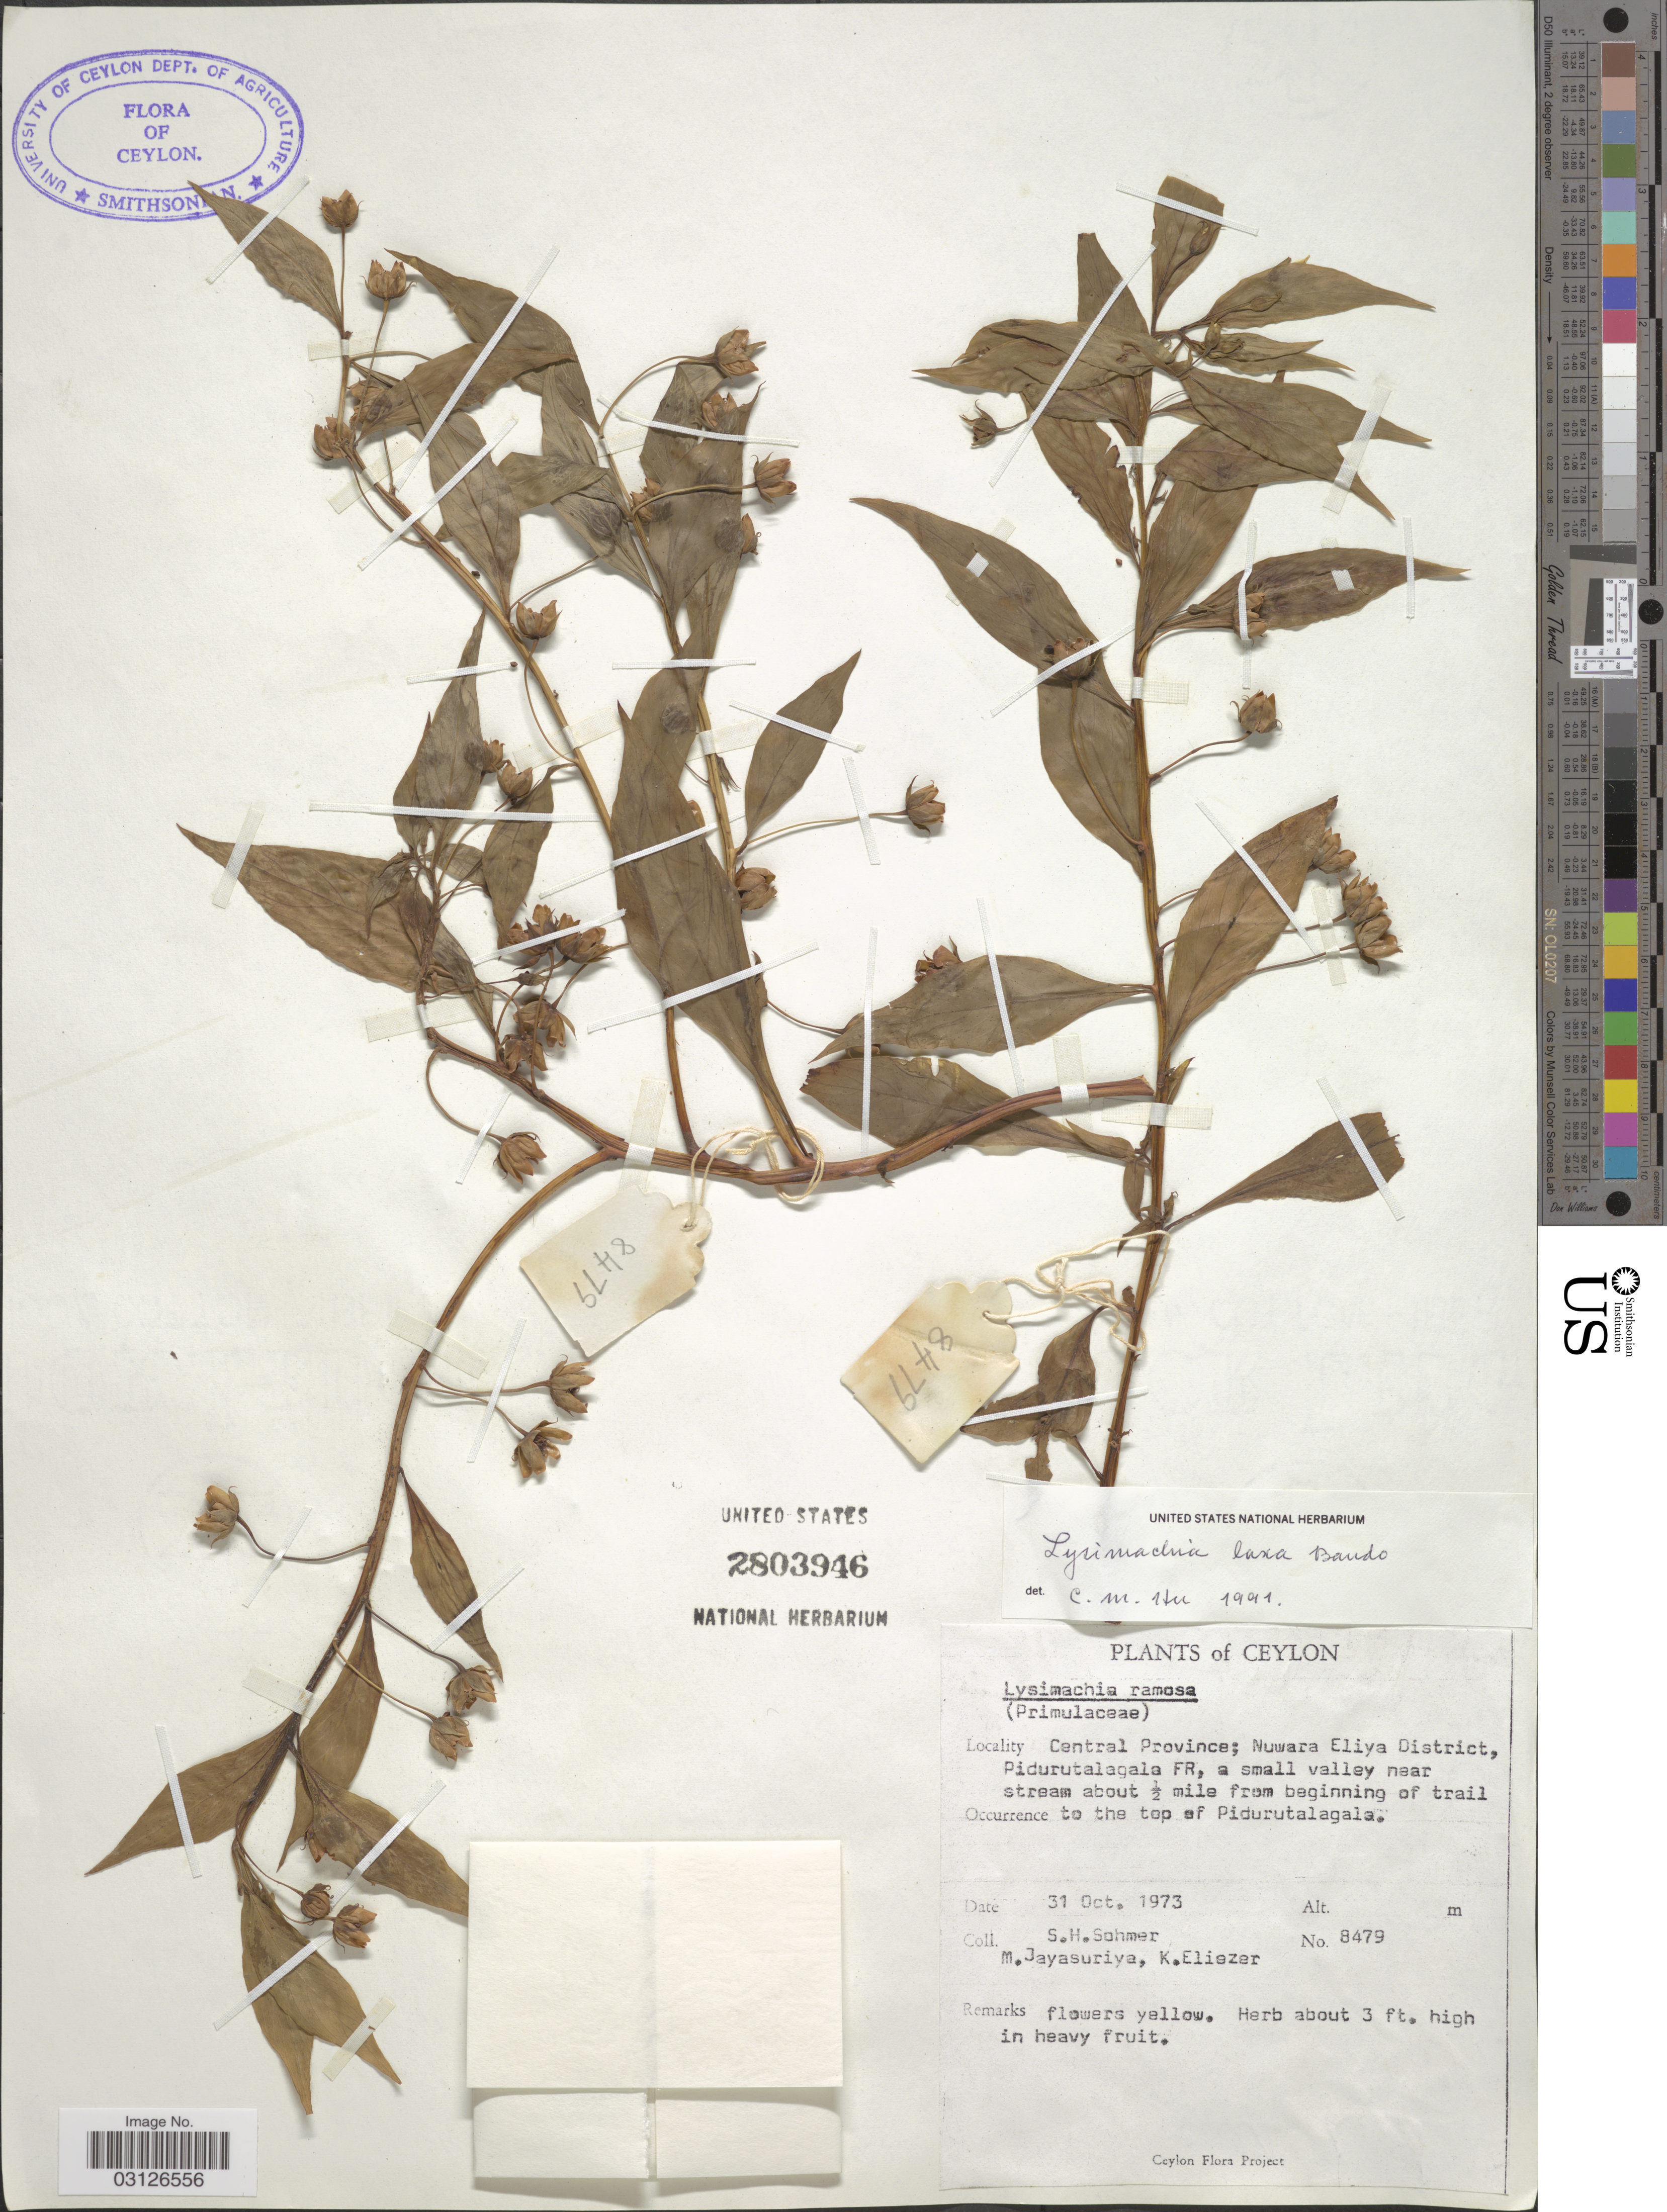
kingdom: Plantae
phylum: Tracheophyta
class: Magnoliopsida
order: Ericales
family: Primulaceae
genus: Lysimachia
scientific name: Lysimachia laxa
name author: Baudo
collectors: S. H. Sohmer, M. Jayasuriya & K. Eliezer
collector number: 8479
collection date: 1973-10-31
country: Sri Lanka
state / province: Central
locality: Ceylon. Central Province; Nuwara Eliya District, Pidurutalagala FR, a small valley near stream about ½ mile from beginning of trail to the top of Pidurutalagala.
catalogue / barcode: US 2803946